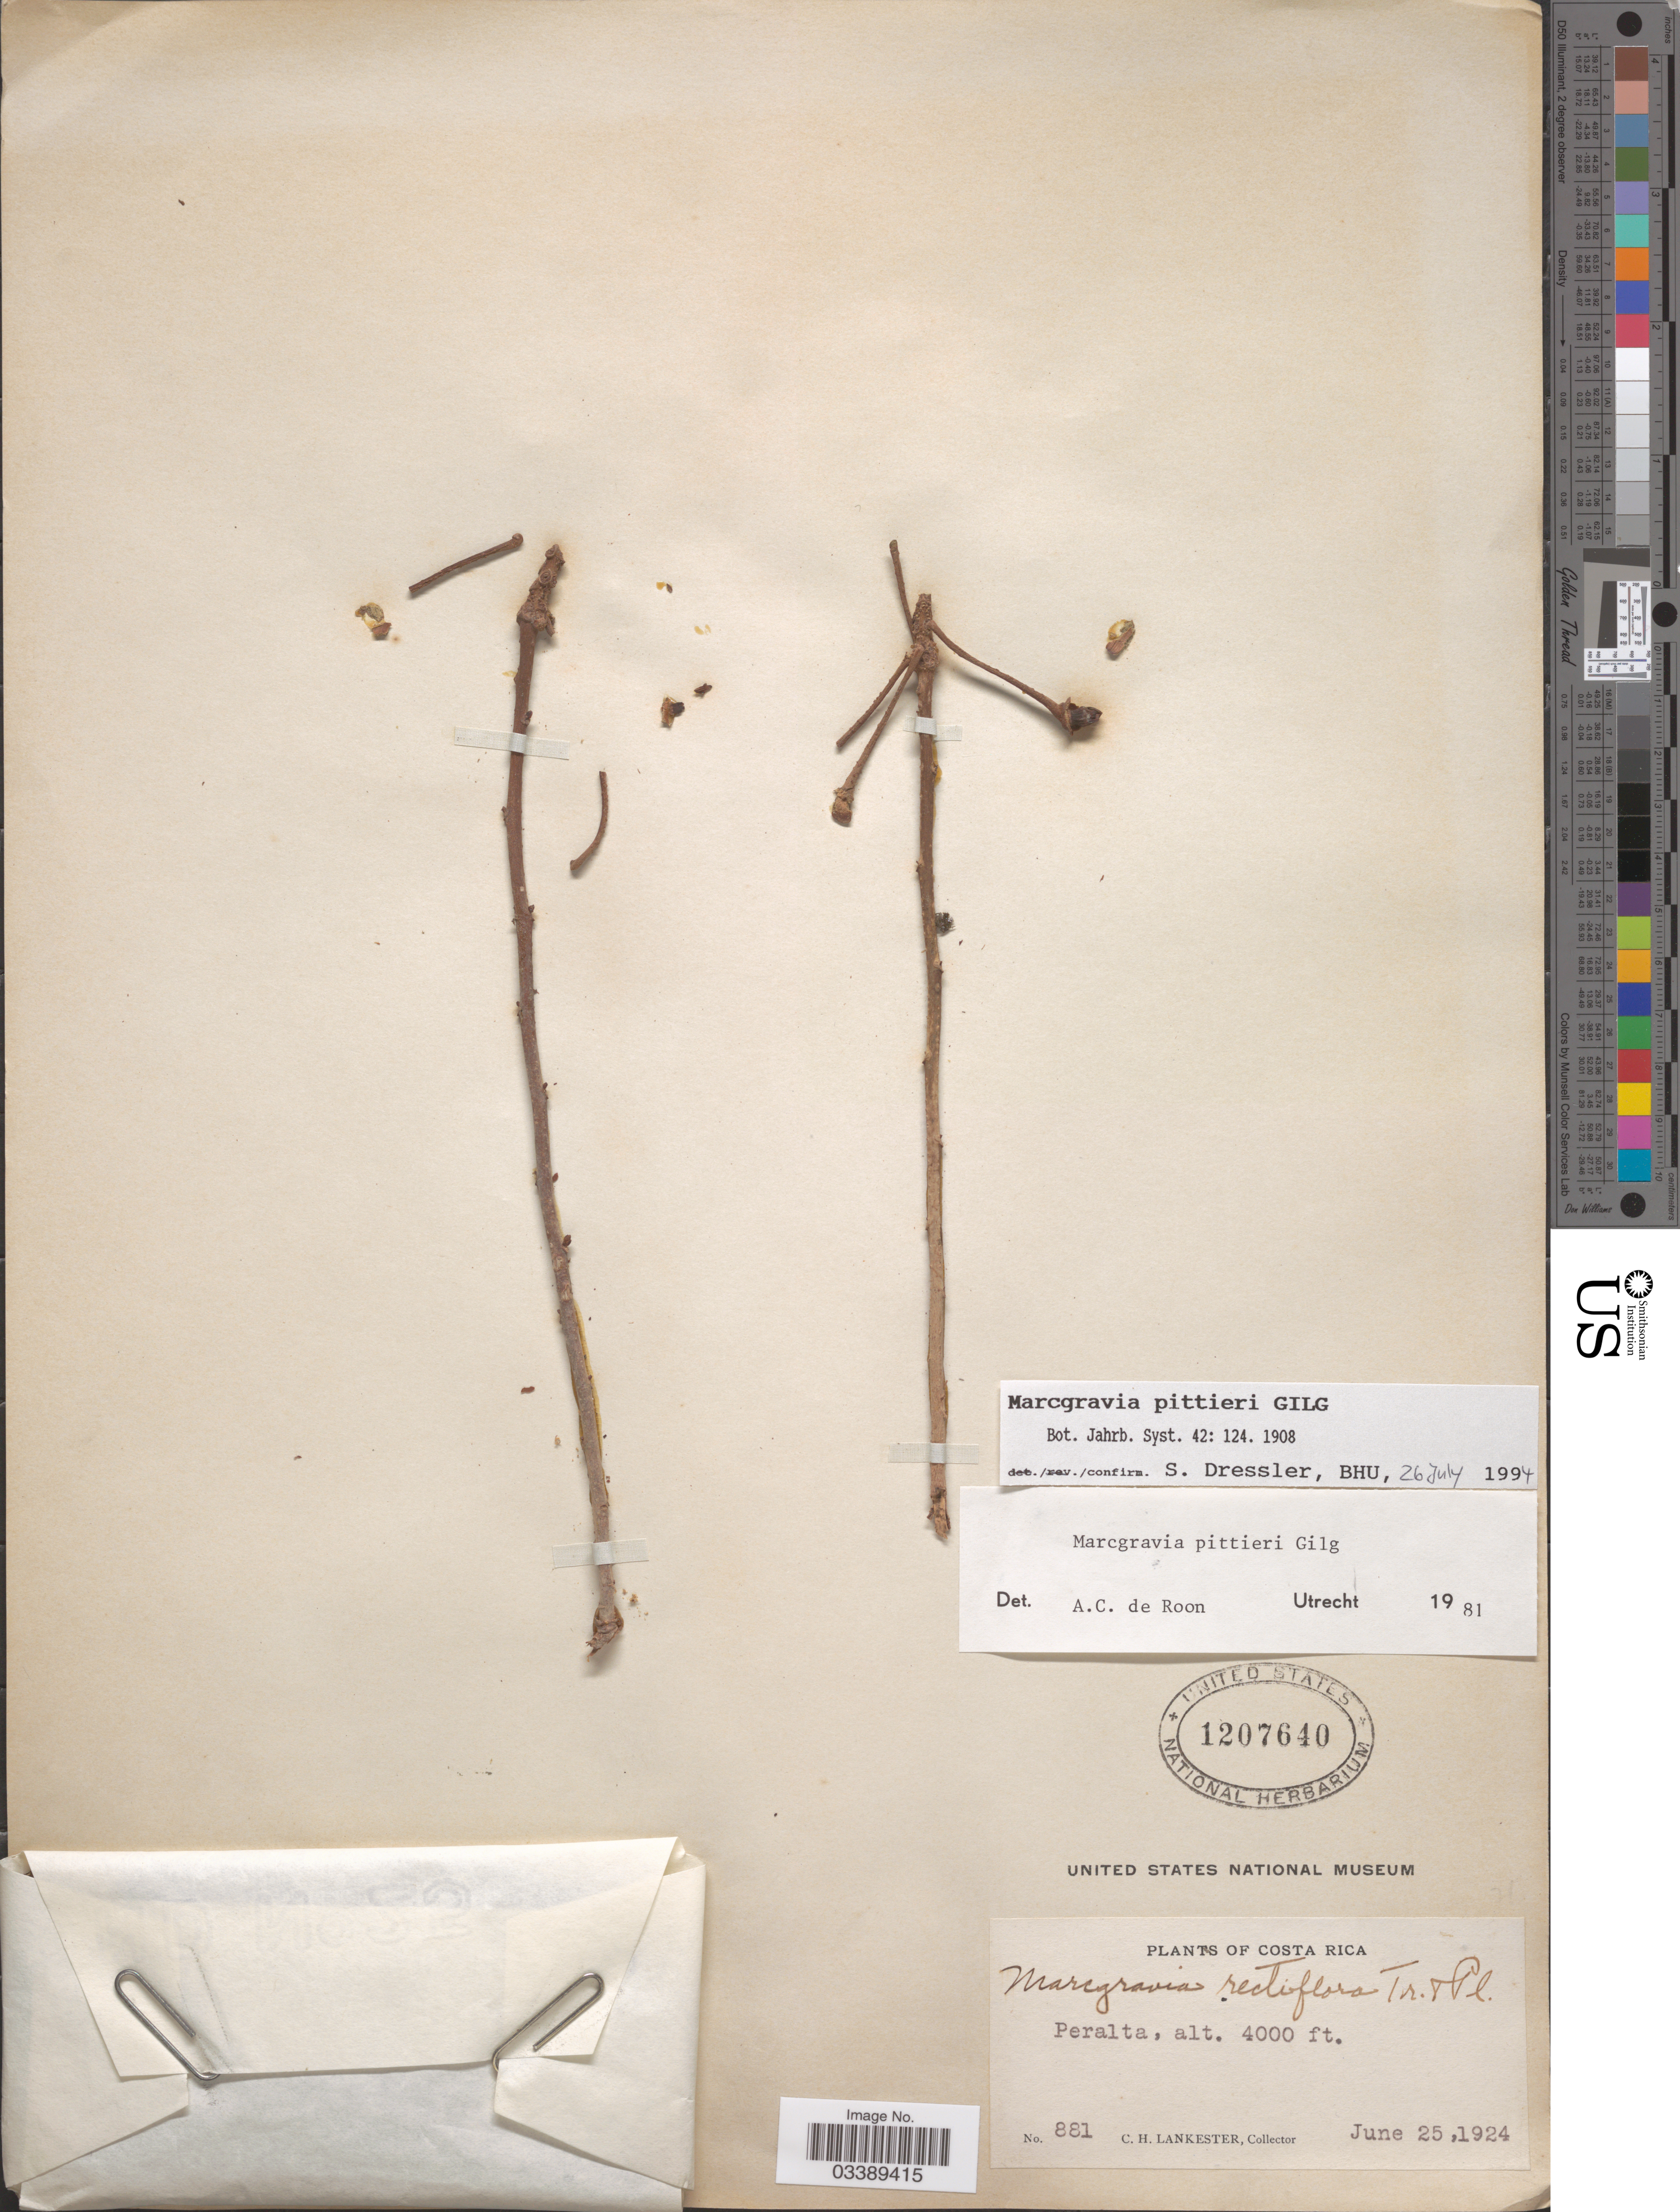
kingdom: Plantae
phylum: Tracheophyta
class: Magnoliopsida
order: Ericales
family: Marcgraviaceae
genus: Marcgravia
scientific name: Marcgravia pittieri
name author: Gilg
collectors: C. H. Lankester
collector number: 881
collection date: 1924-06-25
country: Costa Rica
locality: Peralta.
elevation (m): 1219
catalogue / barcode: US 1207640